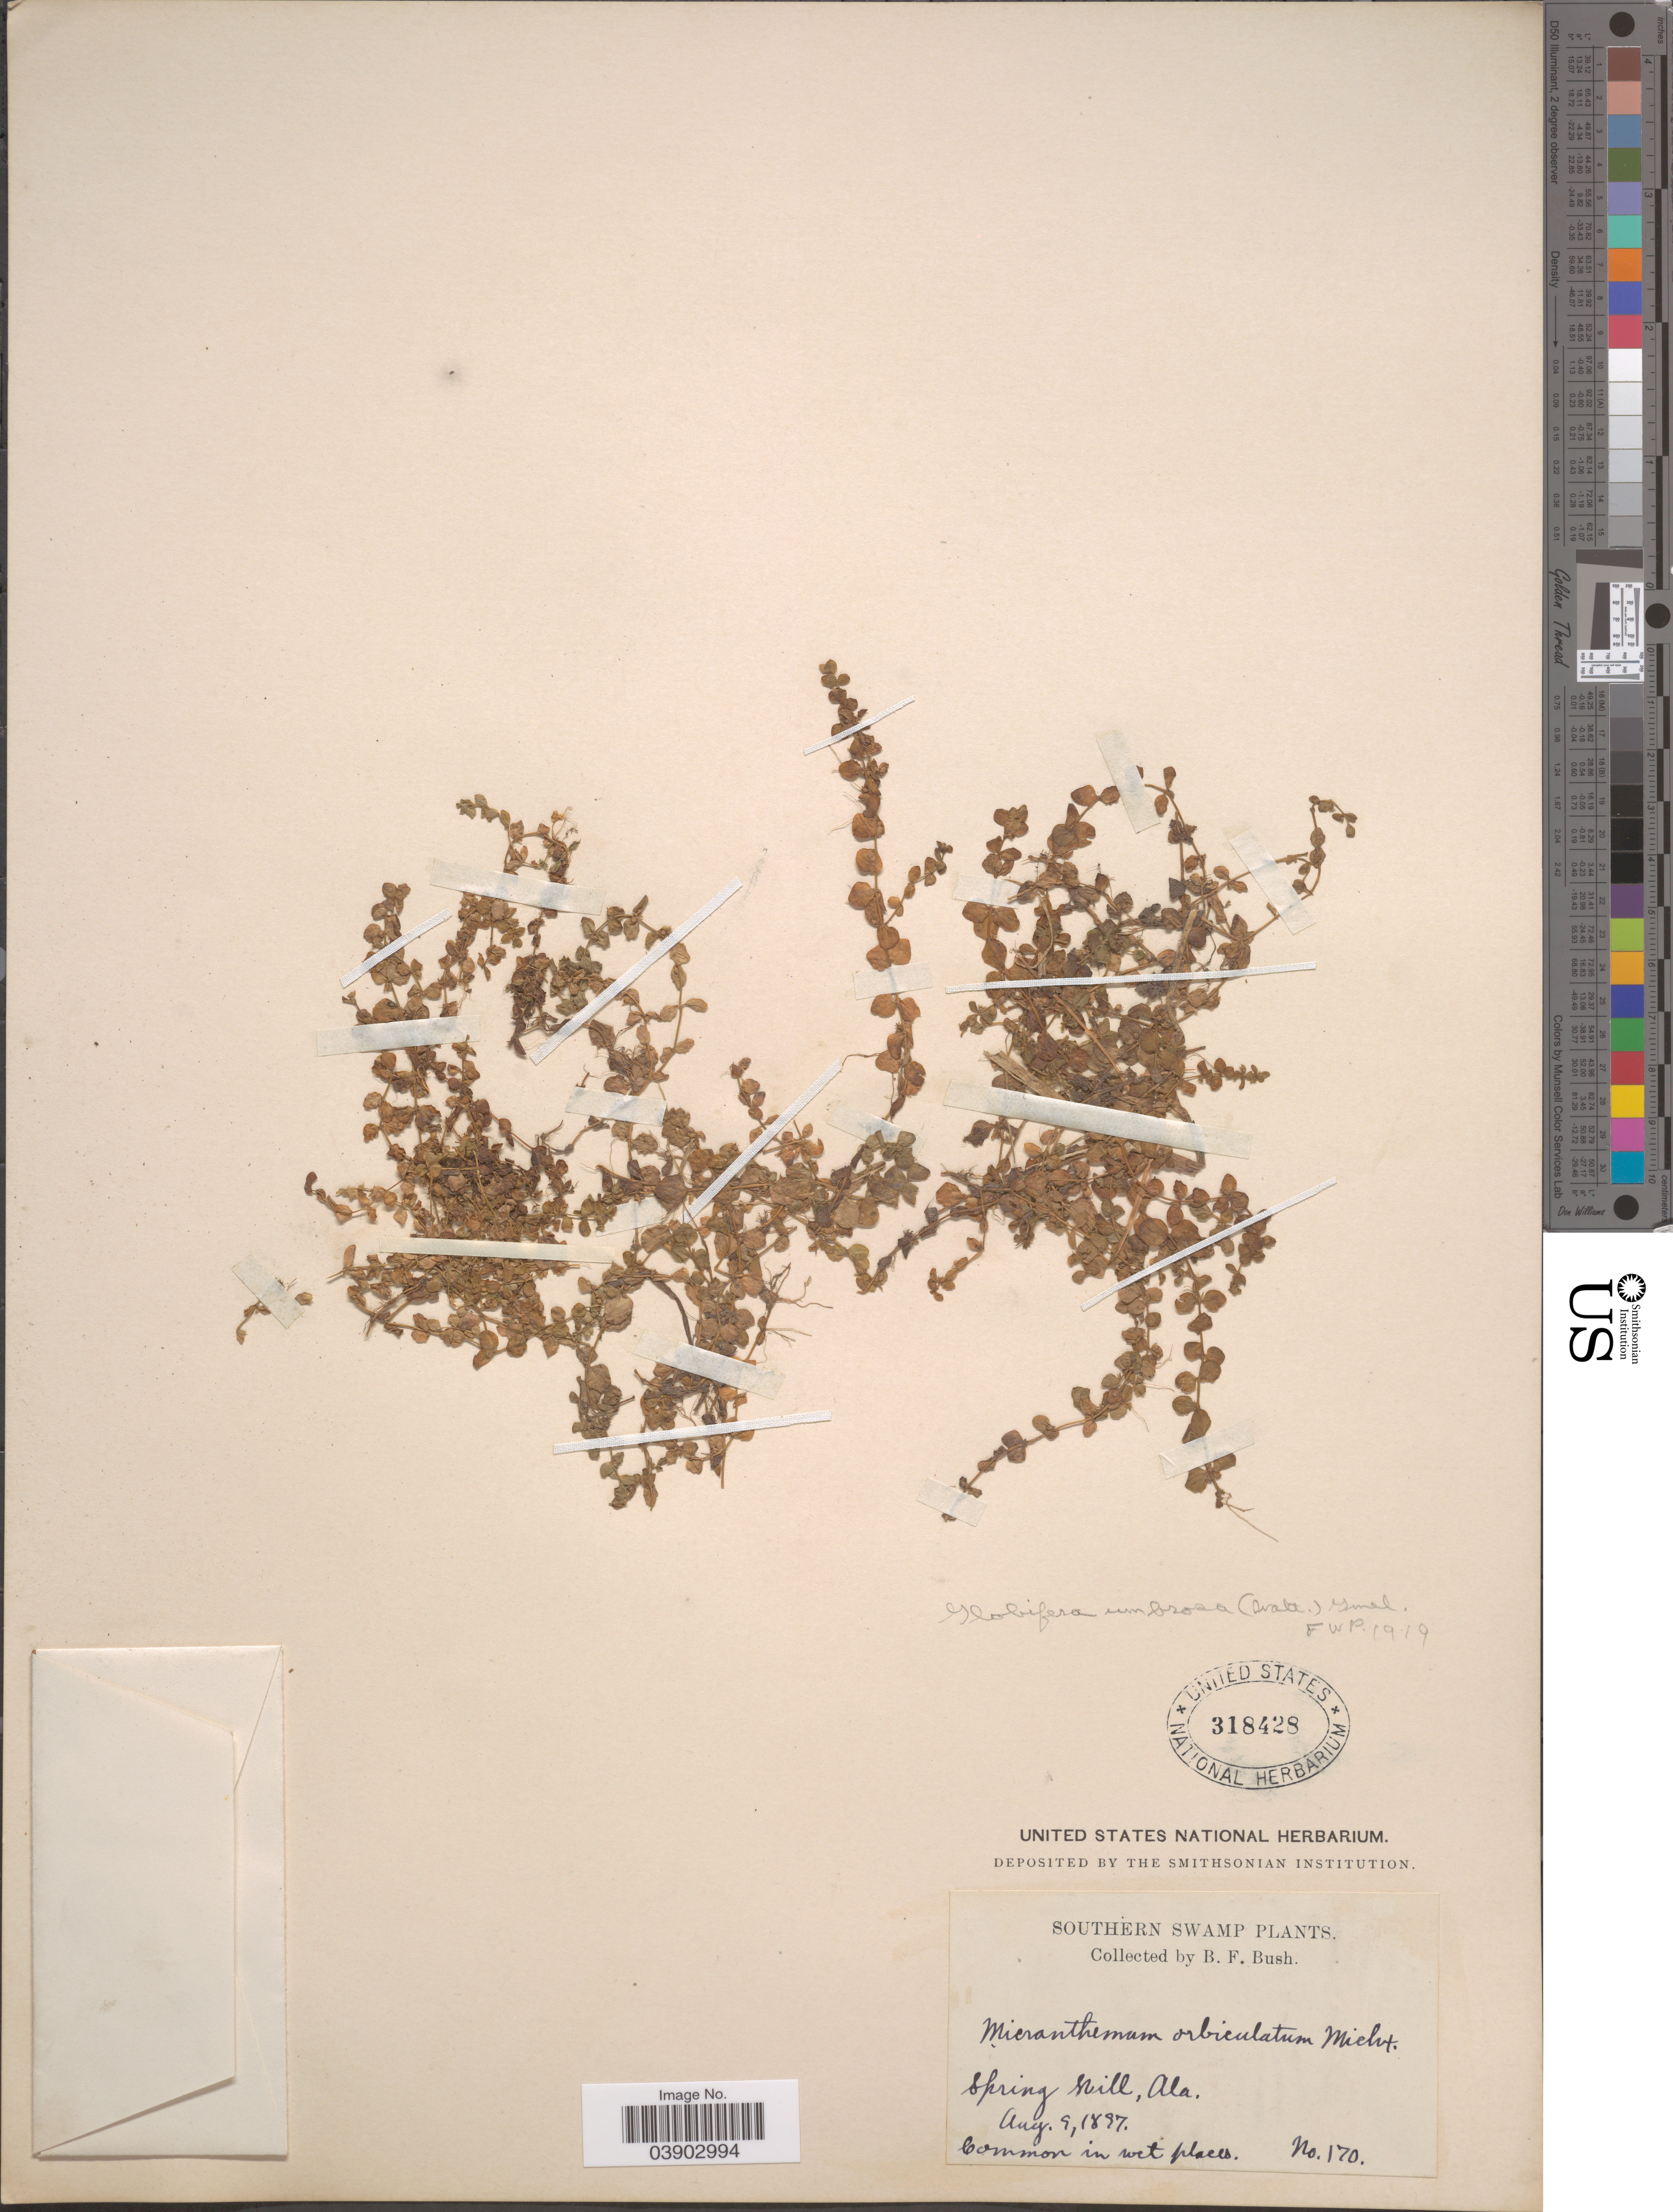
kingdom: Plantae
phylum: Tracheophyta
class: Magnoliopsida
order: Lamiales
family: Linderniaceae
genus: Micranthemum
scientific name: Micranthemum umbrosum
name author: (J.F. Gmel.) S.F. Blake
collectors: B. F. Bush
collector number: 170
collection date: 1897-08-09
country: United States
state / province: Alabama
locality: Southern Swamp. Spring Mill.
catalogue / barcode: US 318428